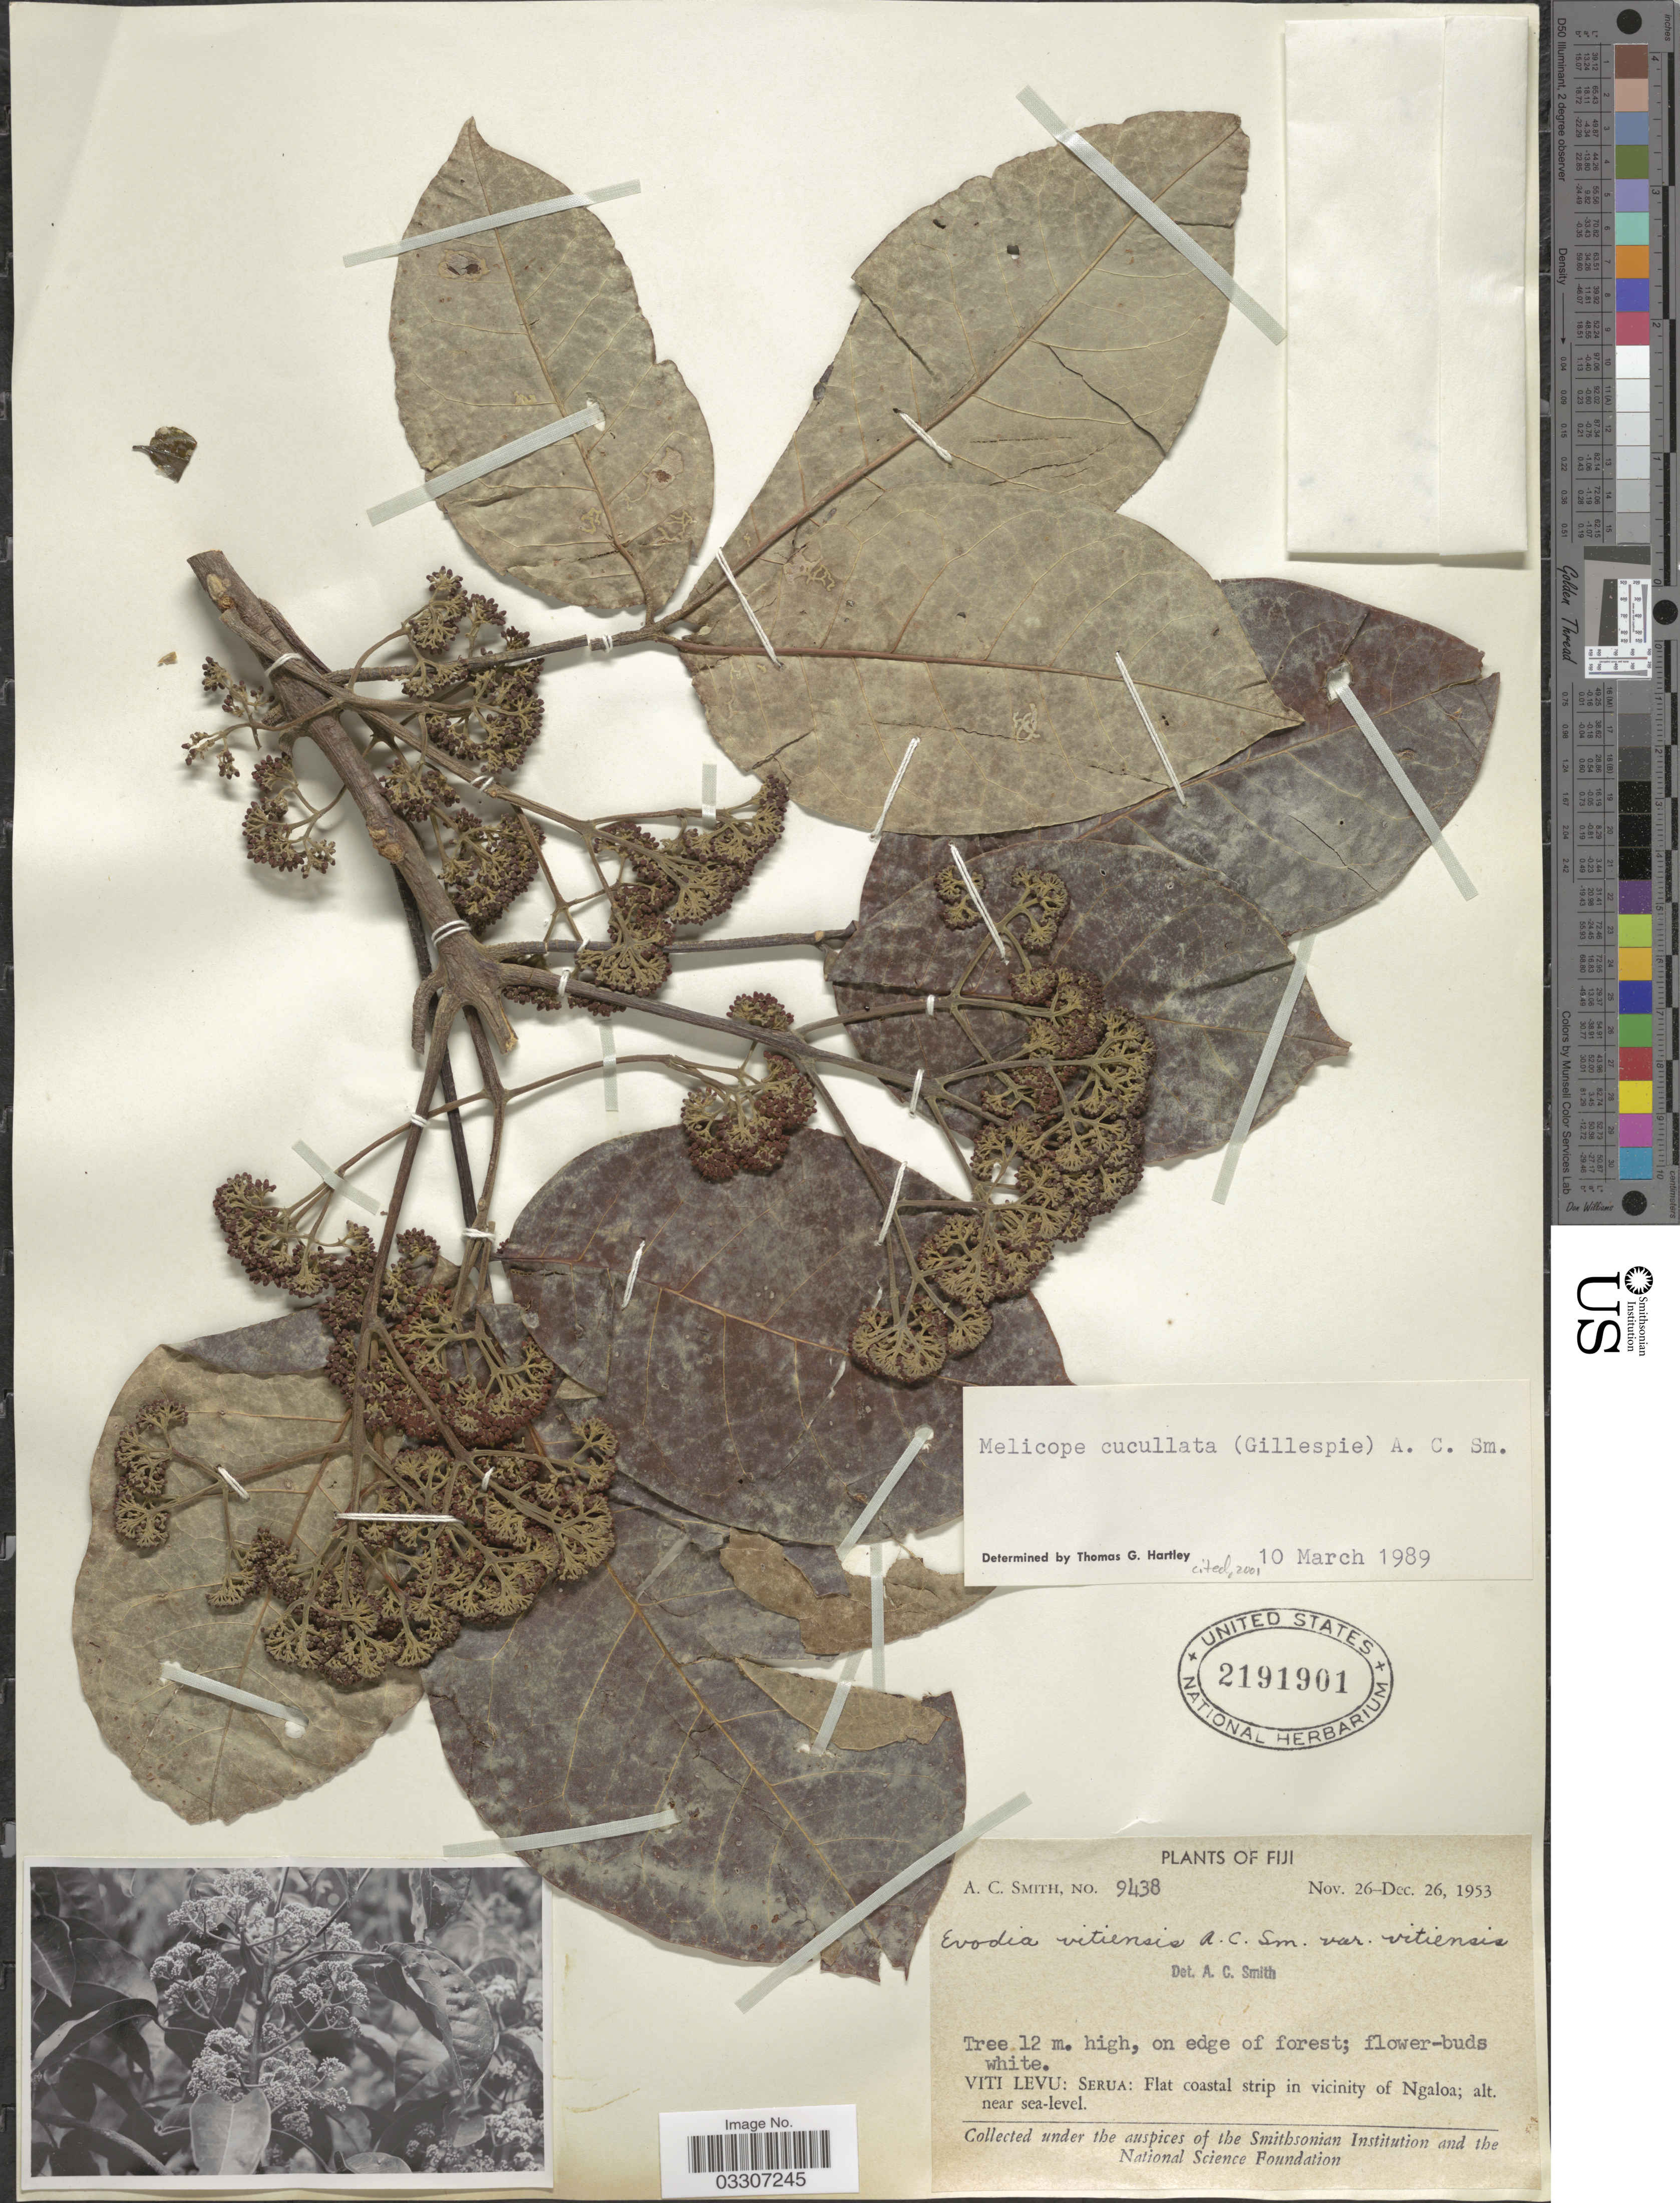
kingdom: Plantae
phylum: Tracheophyta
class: Magnoliopsida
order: Sapindales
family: Rutaceae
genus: Melicope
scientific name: Melicope cucullata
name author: (Gillespie) A.C. Sm.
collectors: A. C. Smith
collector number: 9438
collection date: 1953-11-26/1953-12-26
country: Fiji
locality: Viti Levu: Serua: Flat coastal strip in vicinity of Ngaloa.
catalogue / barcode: US 2191901